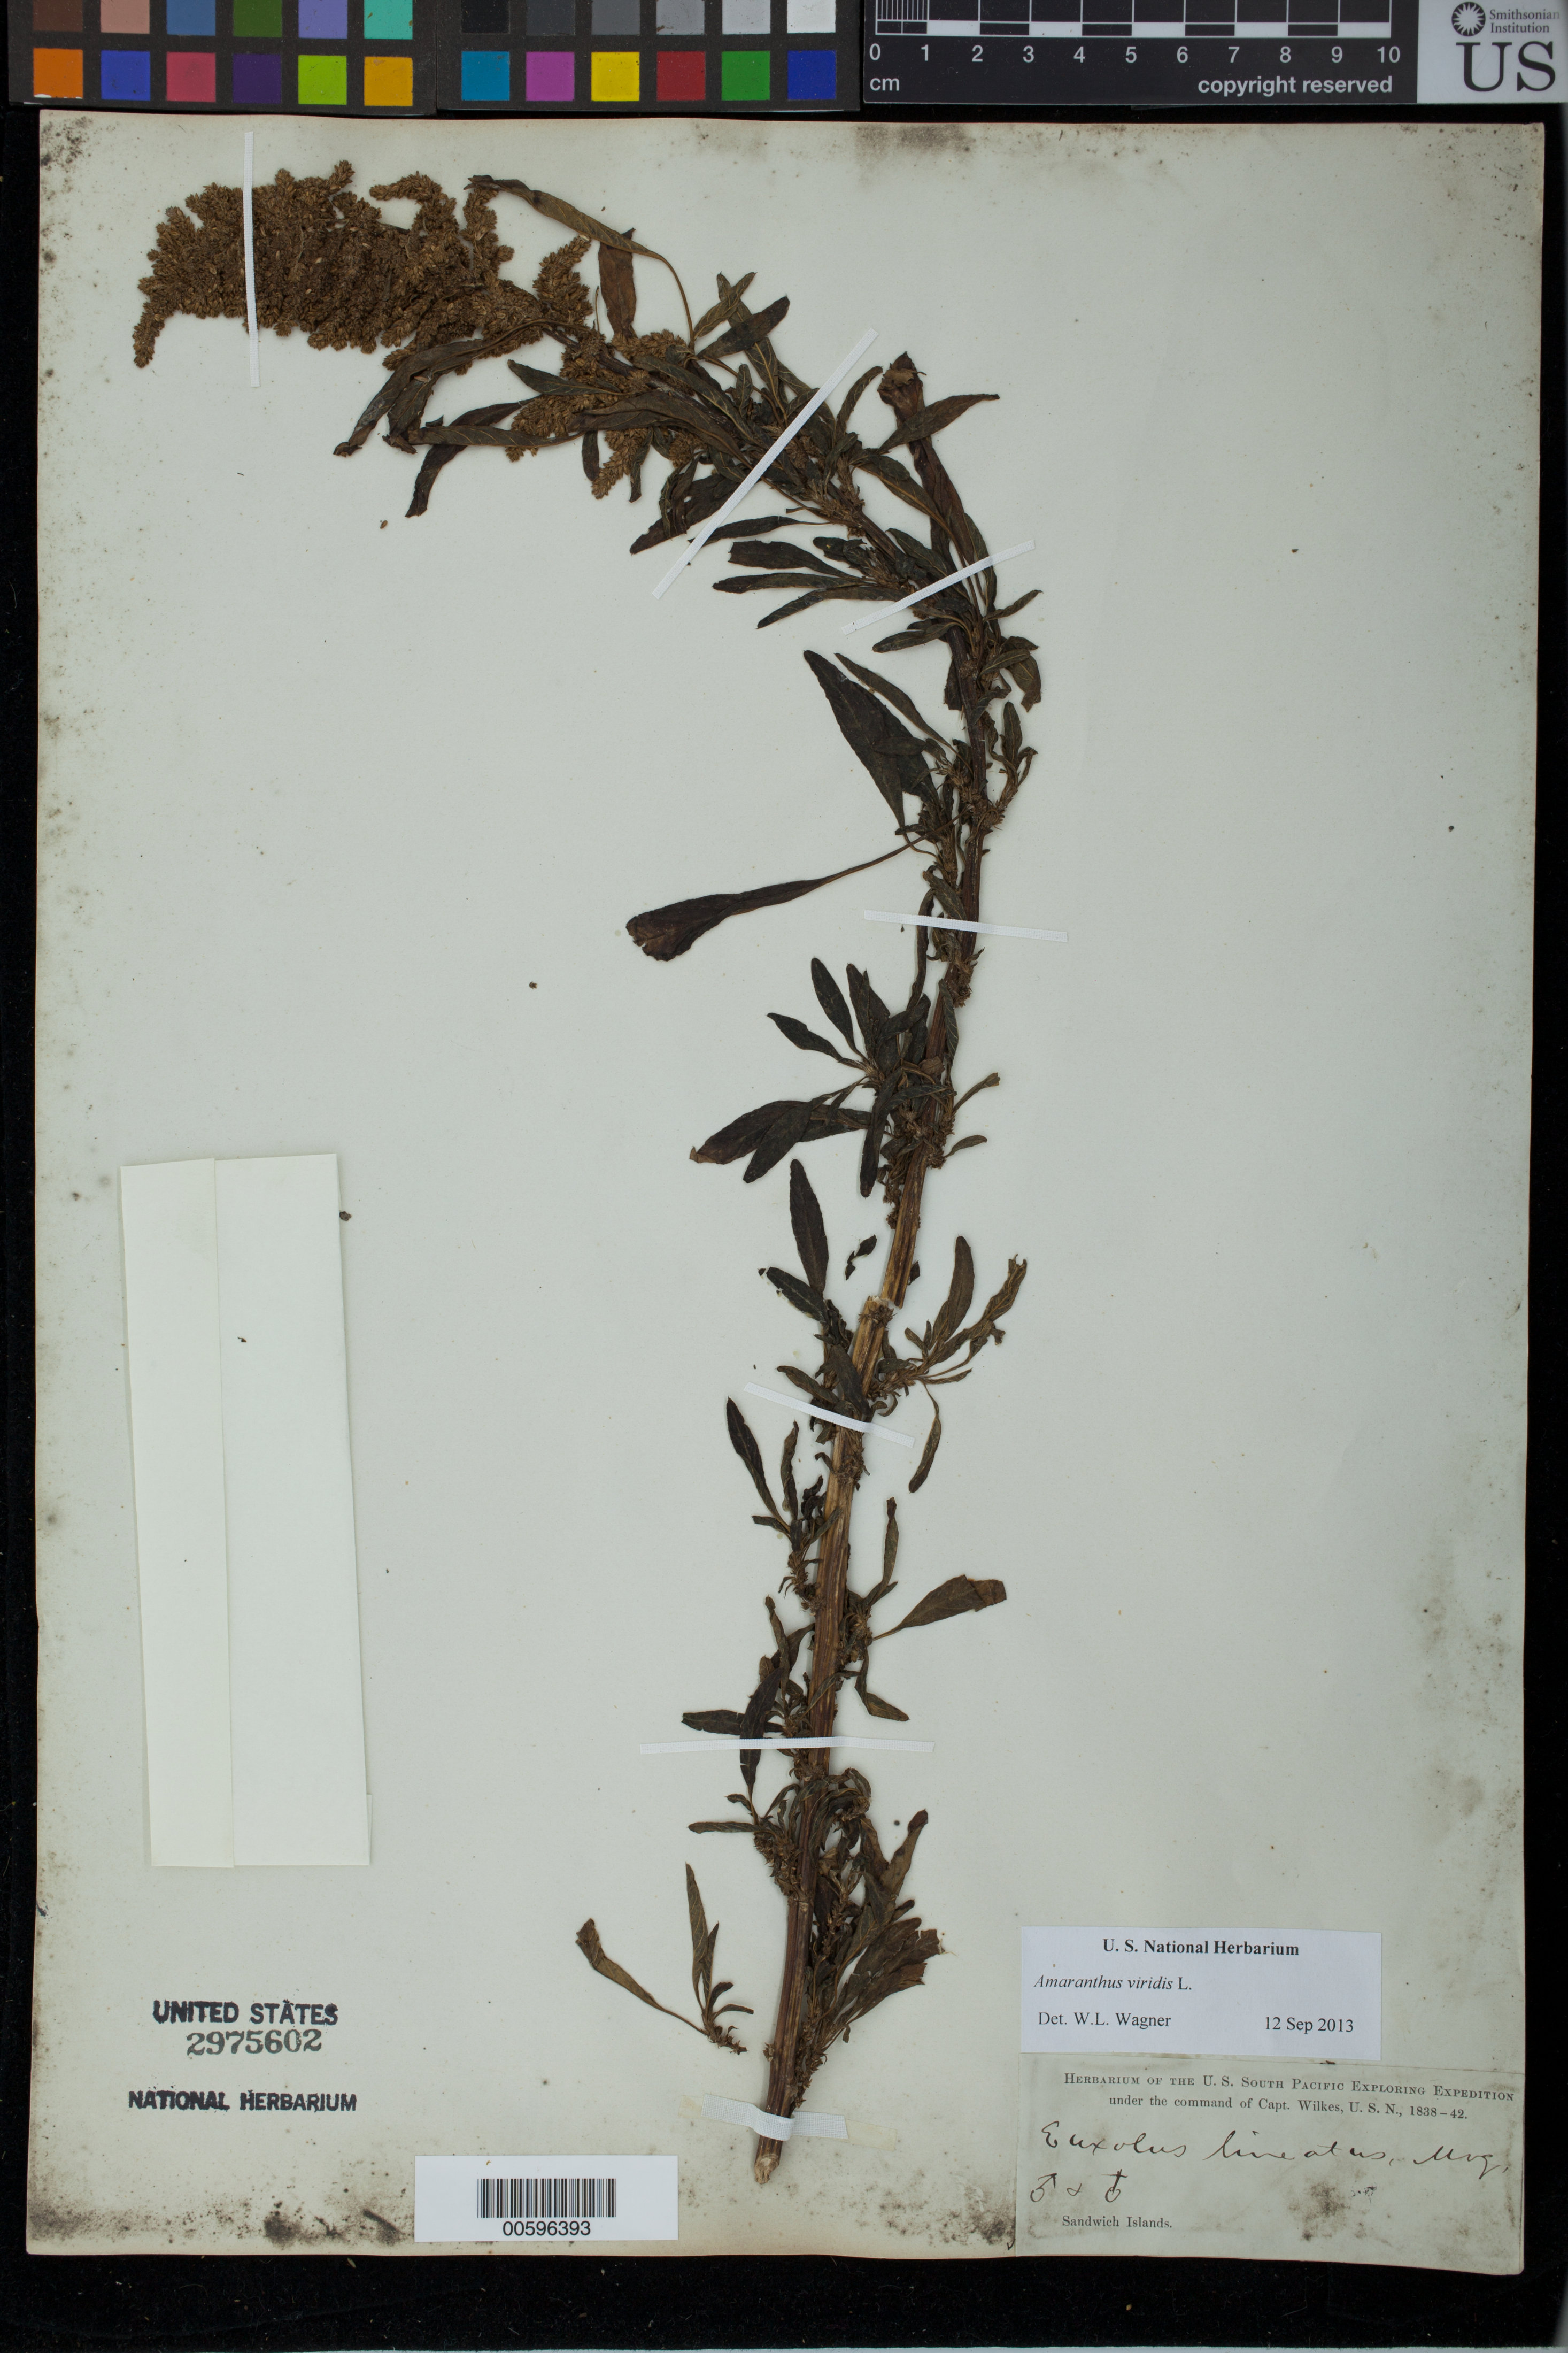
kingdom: Plantae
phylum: Tracheophyta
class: Magnoliopsida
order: Caryophyllales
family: Amaranthaceae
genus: Amaranthus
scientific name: Amaranthus pakai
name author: (Faccenda & N. Bayón)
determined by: Faccenda, K.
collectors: Wilkes Explor. Exped.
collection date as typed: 1838 to -- --- 1842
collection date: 1838/1842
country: United States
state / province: Hawaii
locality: Sandwich Islands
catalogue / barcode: US 2975602